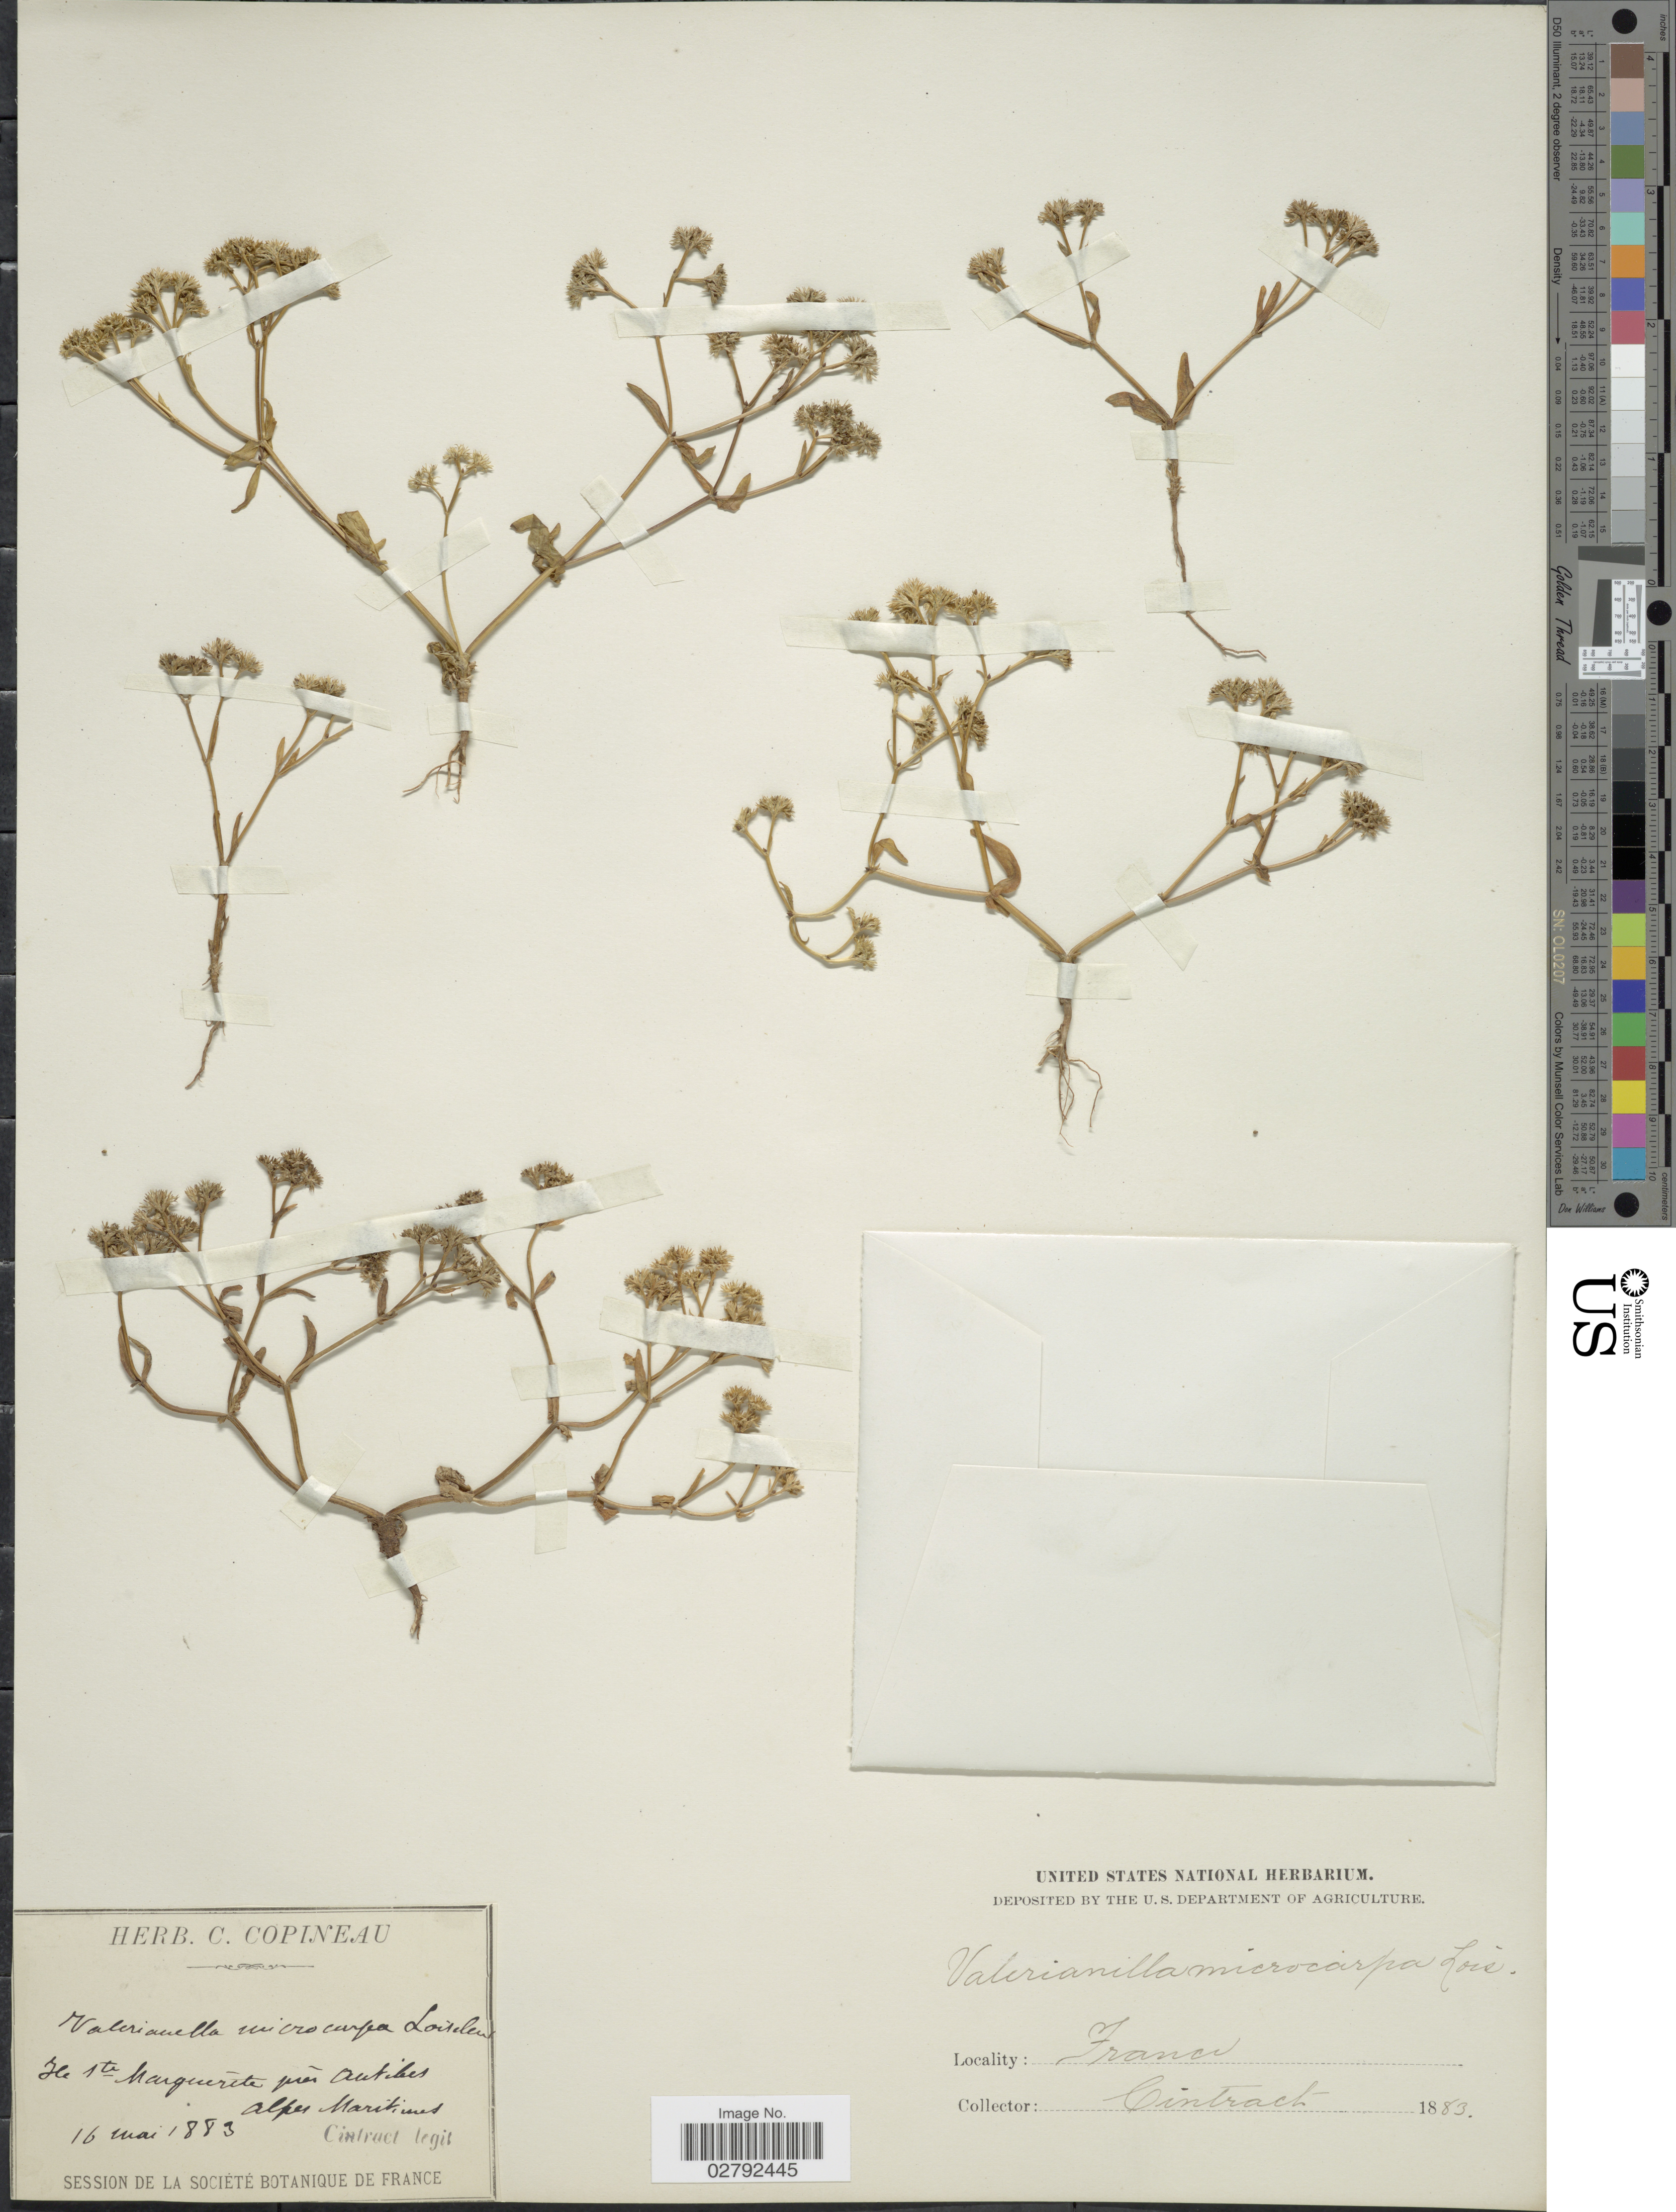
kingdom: Plantae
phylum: Tracheophyta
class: Magnoliopsida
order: Dipsacales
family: Caprifoliaceae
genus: Valerianella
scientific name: Valerianella microcarpa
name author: Loisel.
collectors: Cintract, --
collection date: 1883-05-16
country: France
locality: Ile Ste Margueríte prés Antibes Alpes Maritimes.